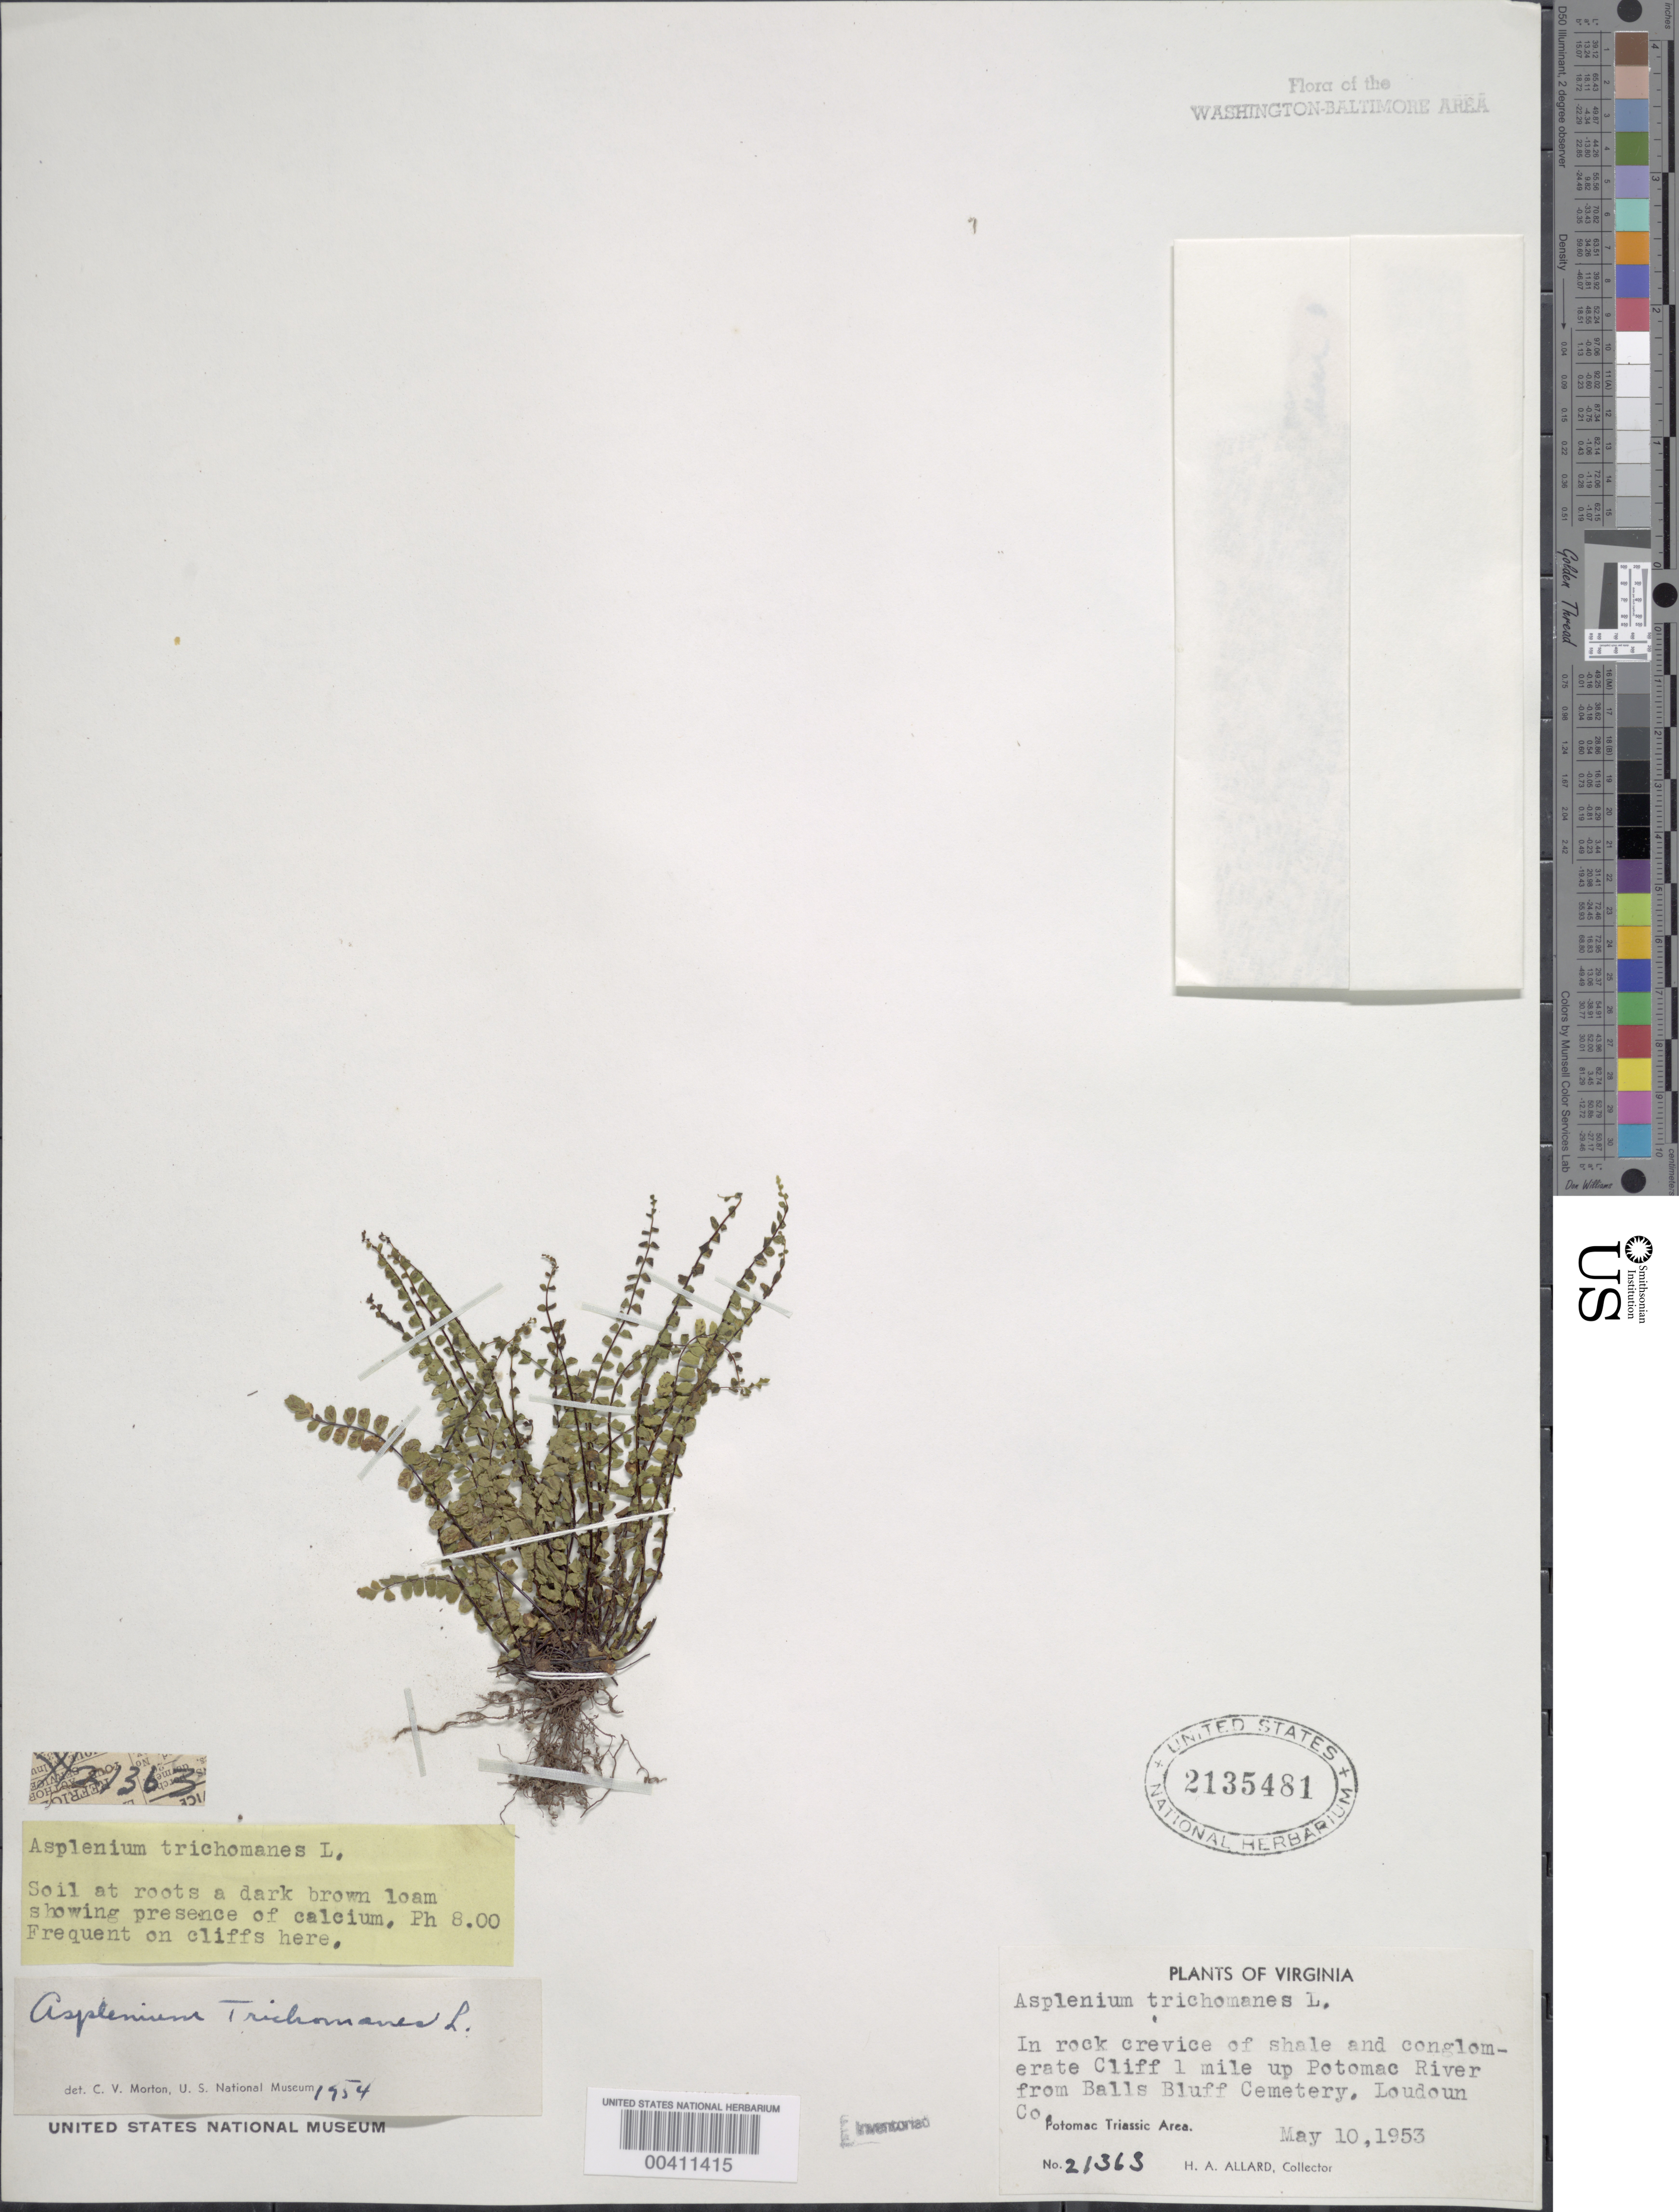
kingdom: Plantae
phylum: Tracheophyta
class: Polypodiopsida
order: Polypodiales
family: Aspleniaceae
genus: Asplenium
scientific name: Asplenium trichomanes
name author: L.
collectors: H. A. Allard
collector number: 21363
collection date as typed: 10 May 1953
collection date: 1953-05-10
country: United States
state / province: Virginia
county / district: Loudoun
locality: Upstream from Balls Bluff Cemetery on Potomac River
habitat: In rock crevice of shale and conglomerate cliff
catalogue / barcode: US 2135481